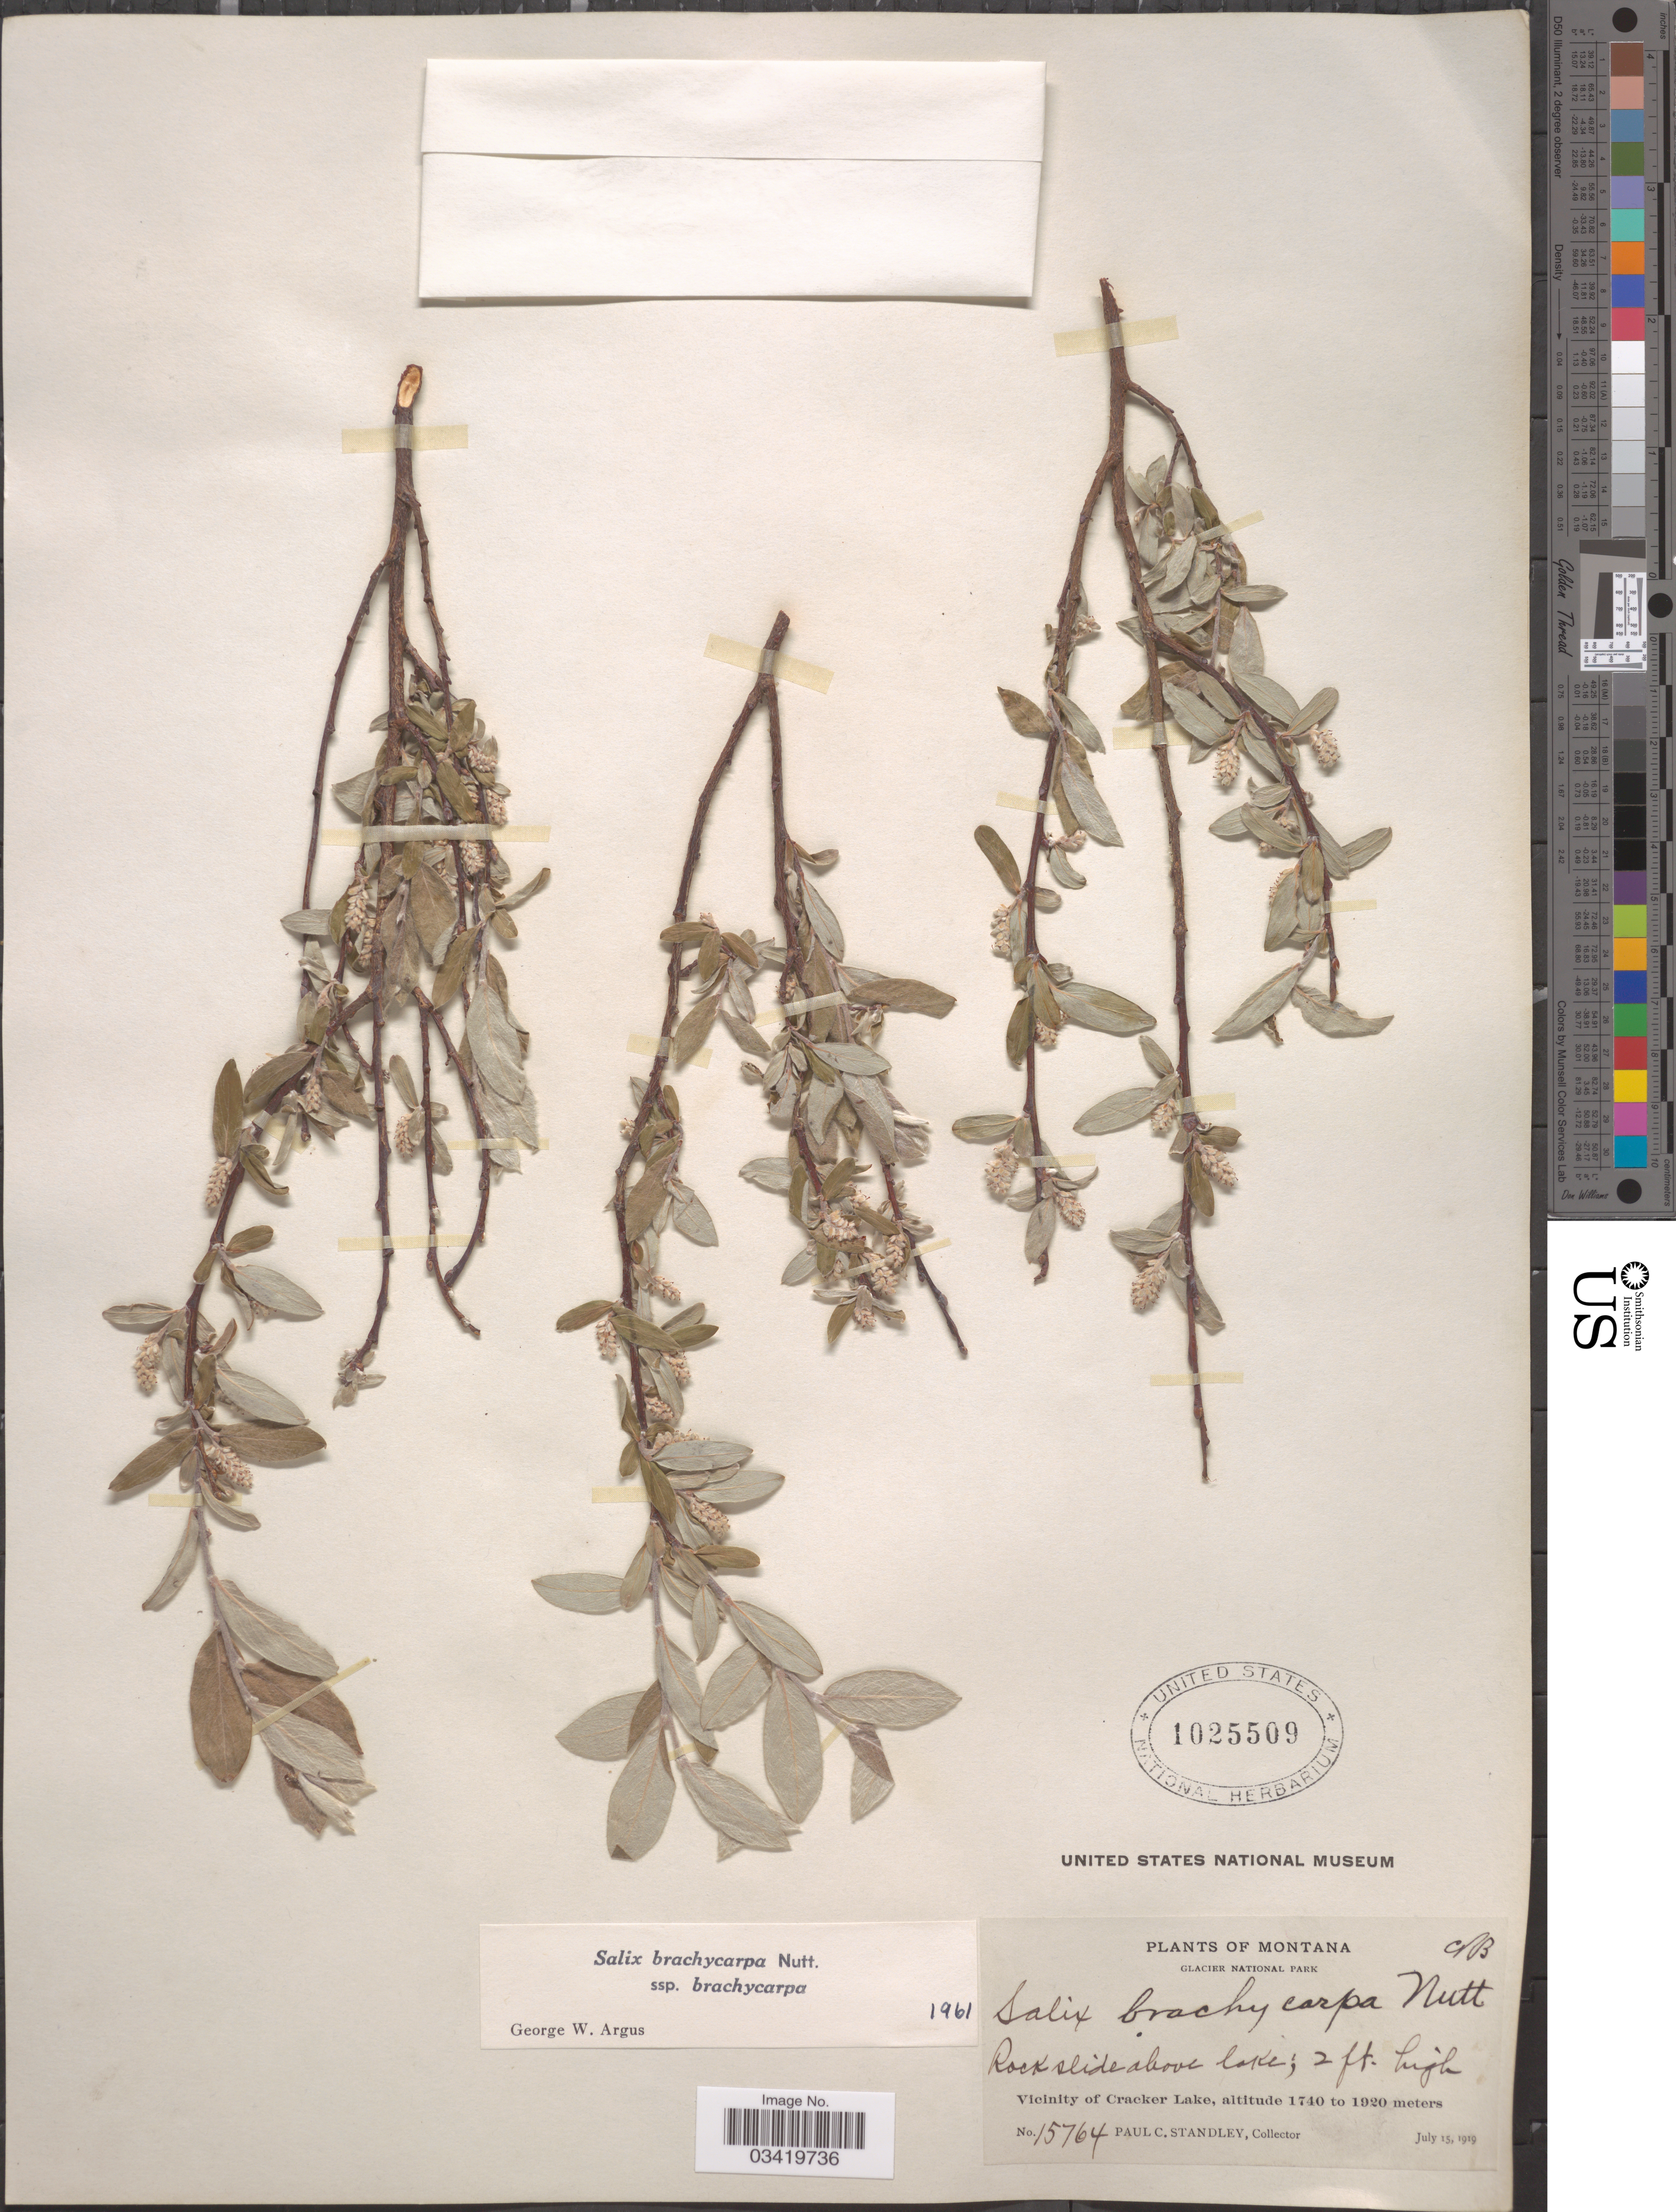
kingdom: Plantae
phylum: Tracheophyta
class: Magnoliopsida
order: Malpighiales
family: Salicaceae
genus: Salix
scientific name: Salix brachycarpa subsp. brachycarpa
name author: Nutt.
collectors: P. C. Standley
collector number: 15764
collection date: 1919-07-15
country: United States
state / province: Montana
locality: Glacier National Park. Rock slide above lake. Vicinity of Cracker Lake.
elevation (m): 1740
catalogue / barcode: US 1025509